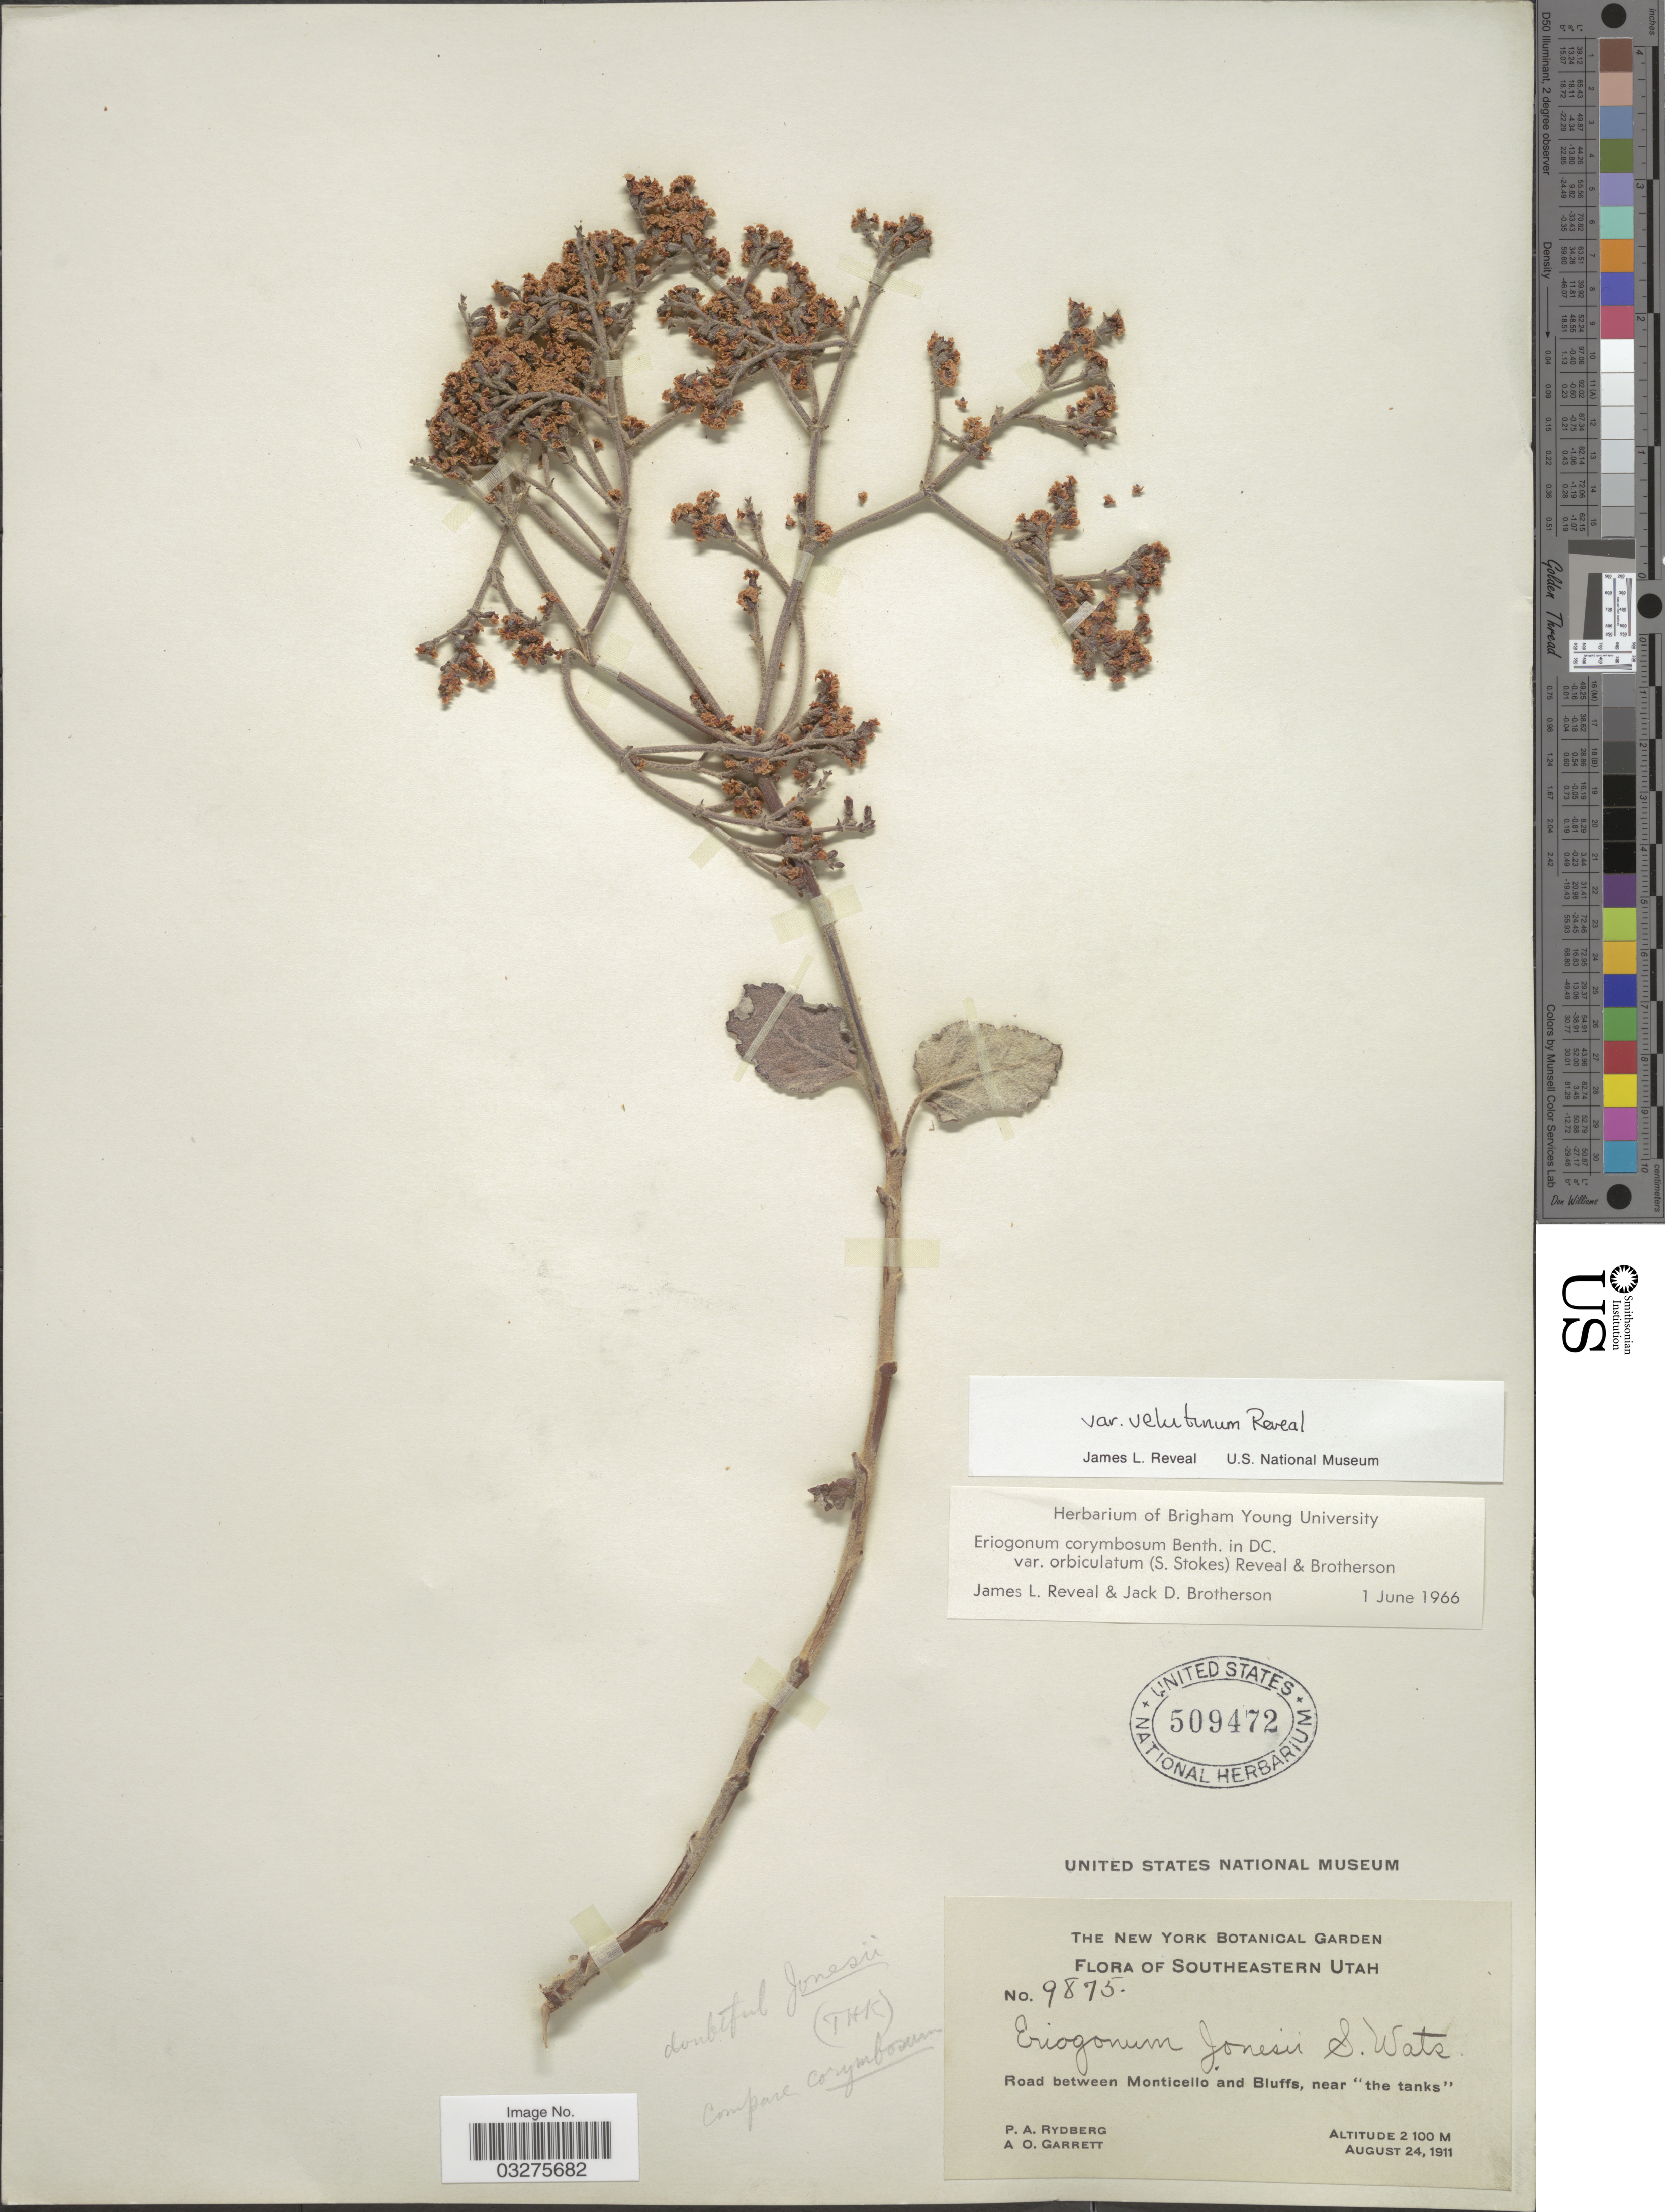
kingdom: Plantae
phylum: Tracheophyta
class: Magnoliopsida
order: Caryophyllales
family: Polygonaceae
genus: Eriogonum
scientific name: Eriogonum corymbosum var. velutinum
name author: Reveal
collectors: P. A. Rydberg & A. O. Garrett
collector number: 9875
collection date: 1911-08-24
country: United States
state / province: Utah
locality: Southeastern Utah. Road between Monticello and Bluffs, near "the tanks".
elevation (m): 2100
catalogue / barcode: US 509472